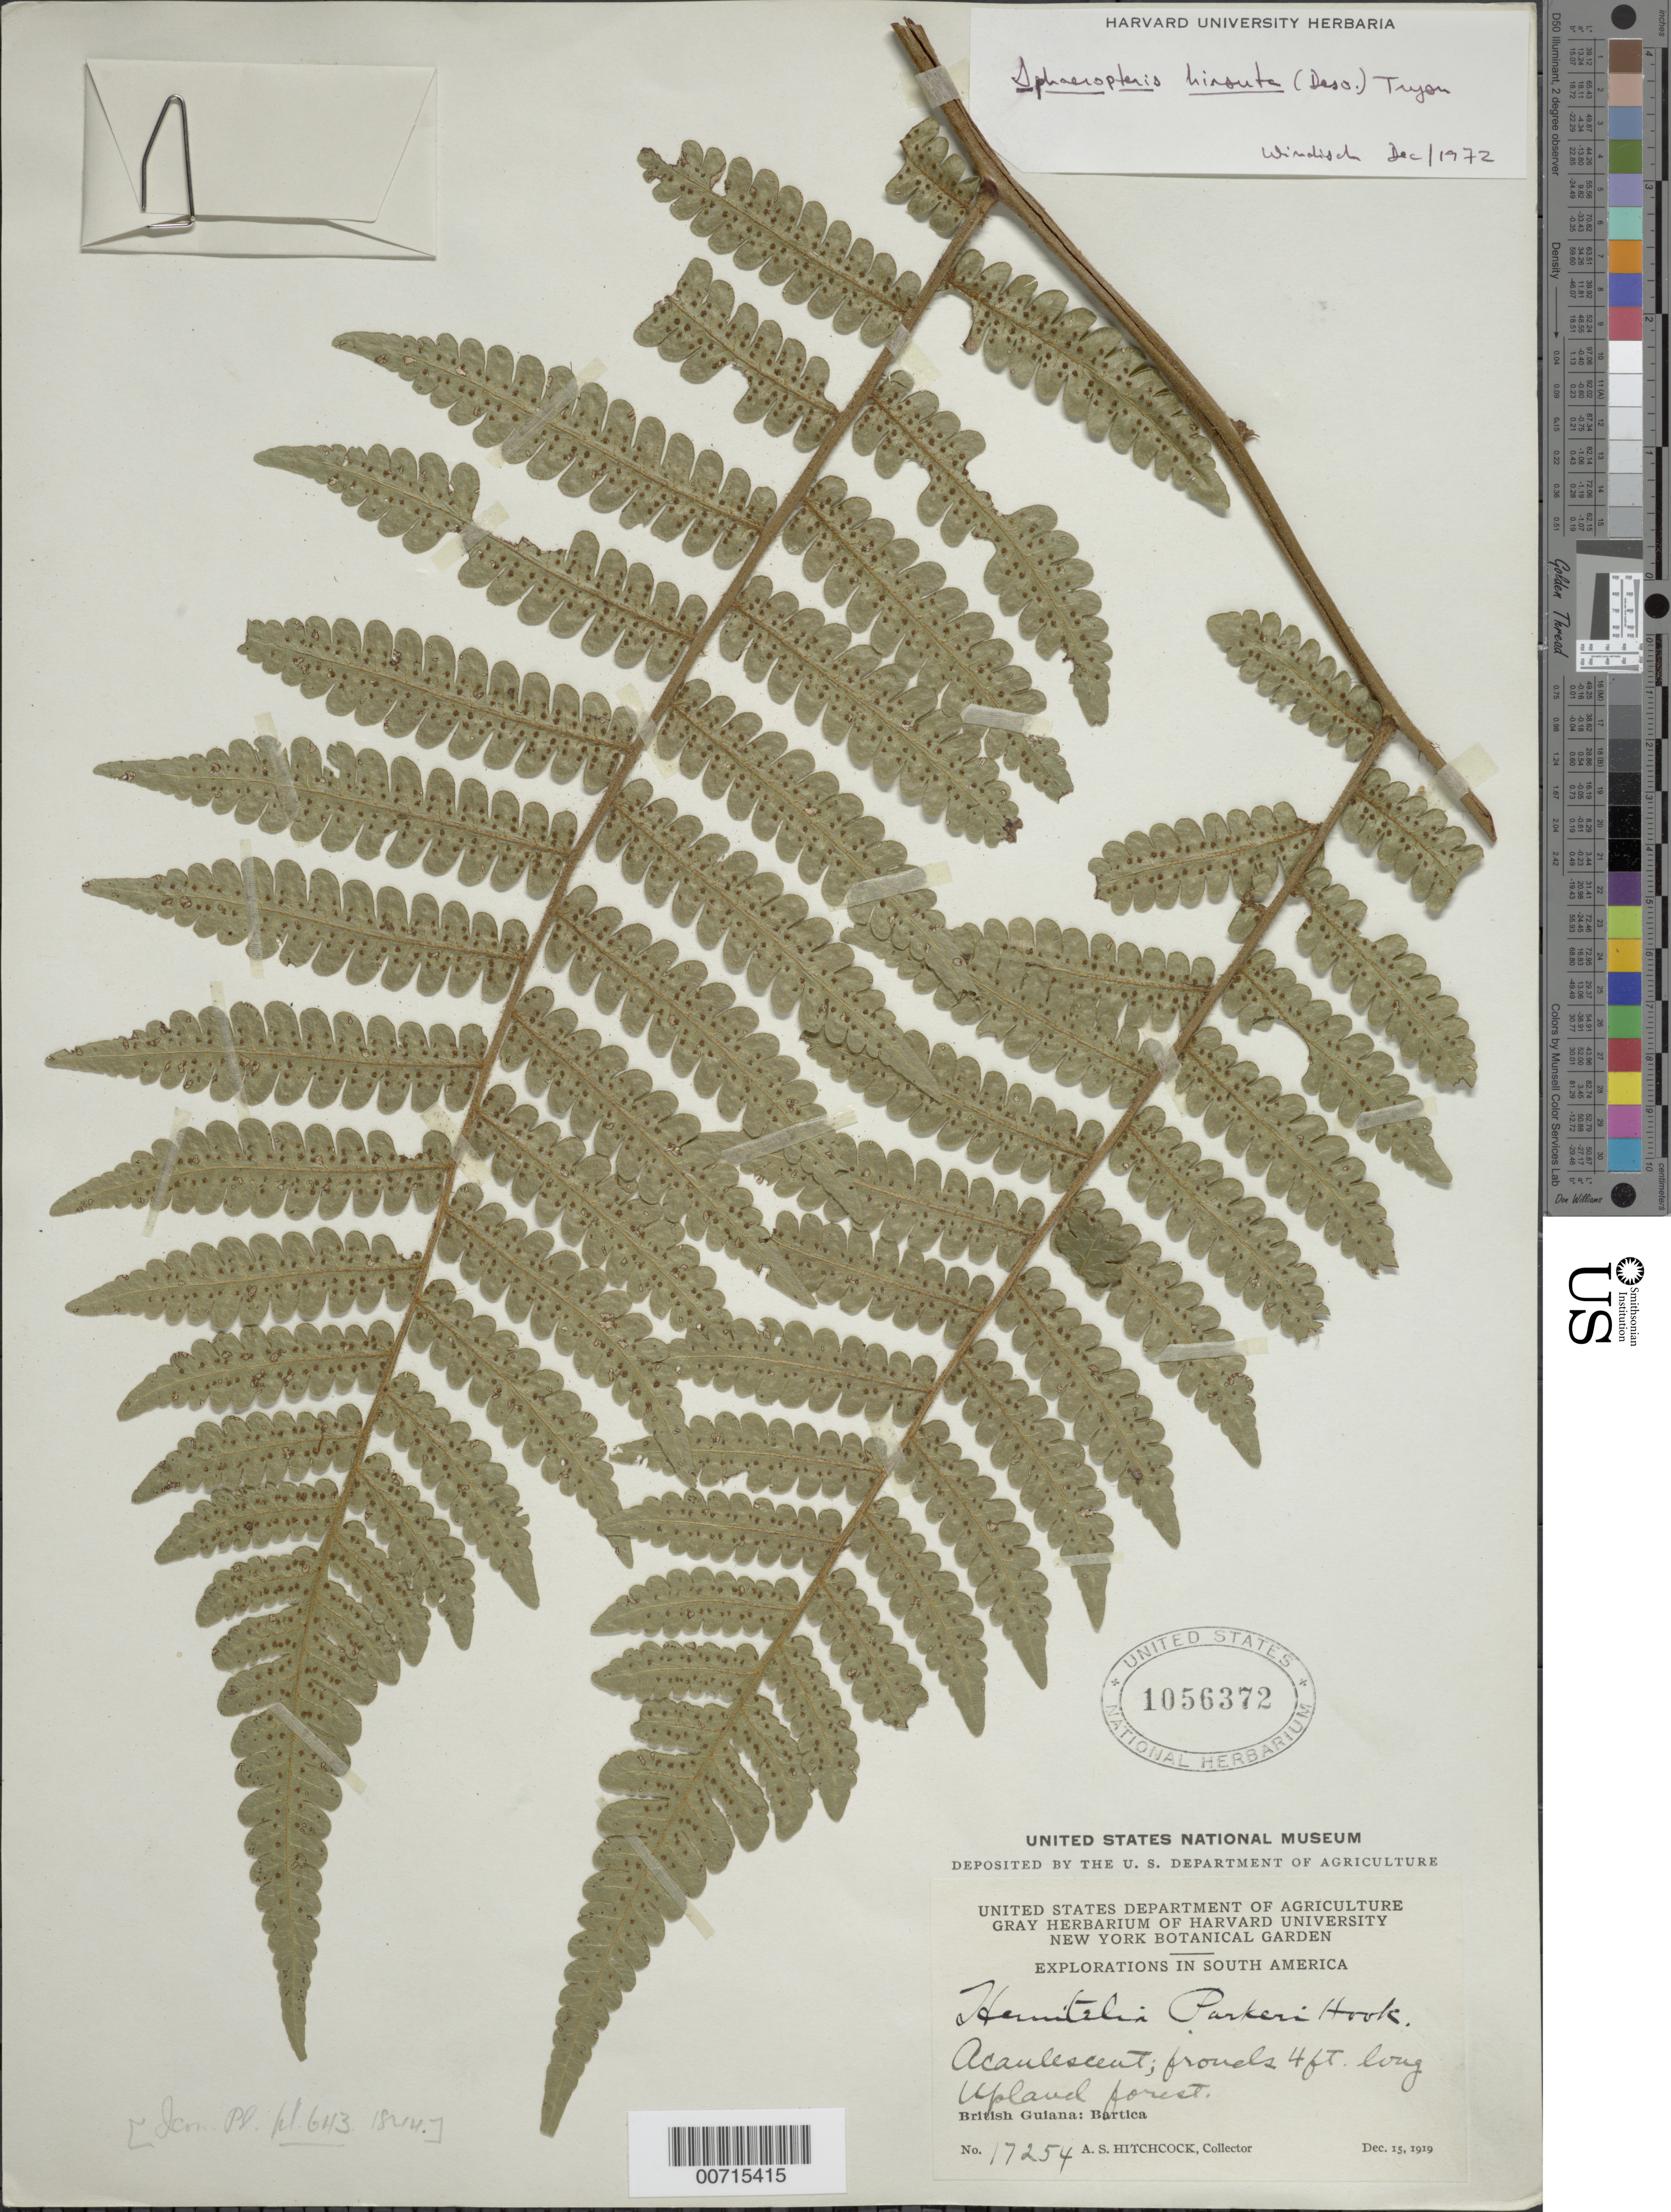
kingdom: Plantae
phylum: Tracheophyta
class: Polypodiopsida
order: Cyatheales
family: Cyatheaceae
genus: Cyathea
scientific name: Cyathea surinamensis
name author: (Miq.) Domin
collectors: A. S. Hitchcock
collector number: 17254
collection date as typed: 15-Dec-19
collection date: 1919-12-15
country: Guyana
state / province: Cuyuni-Mazaruni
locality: Bartica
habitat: Upland forest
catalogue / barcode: US 1056372